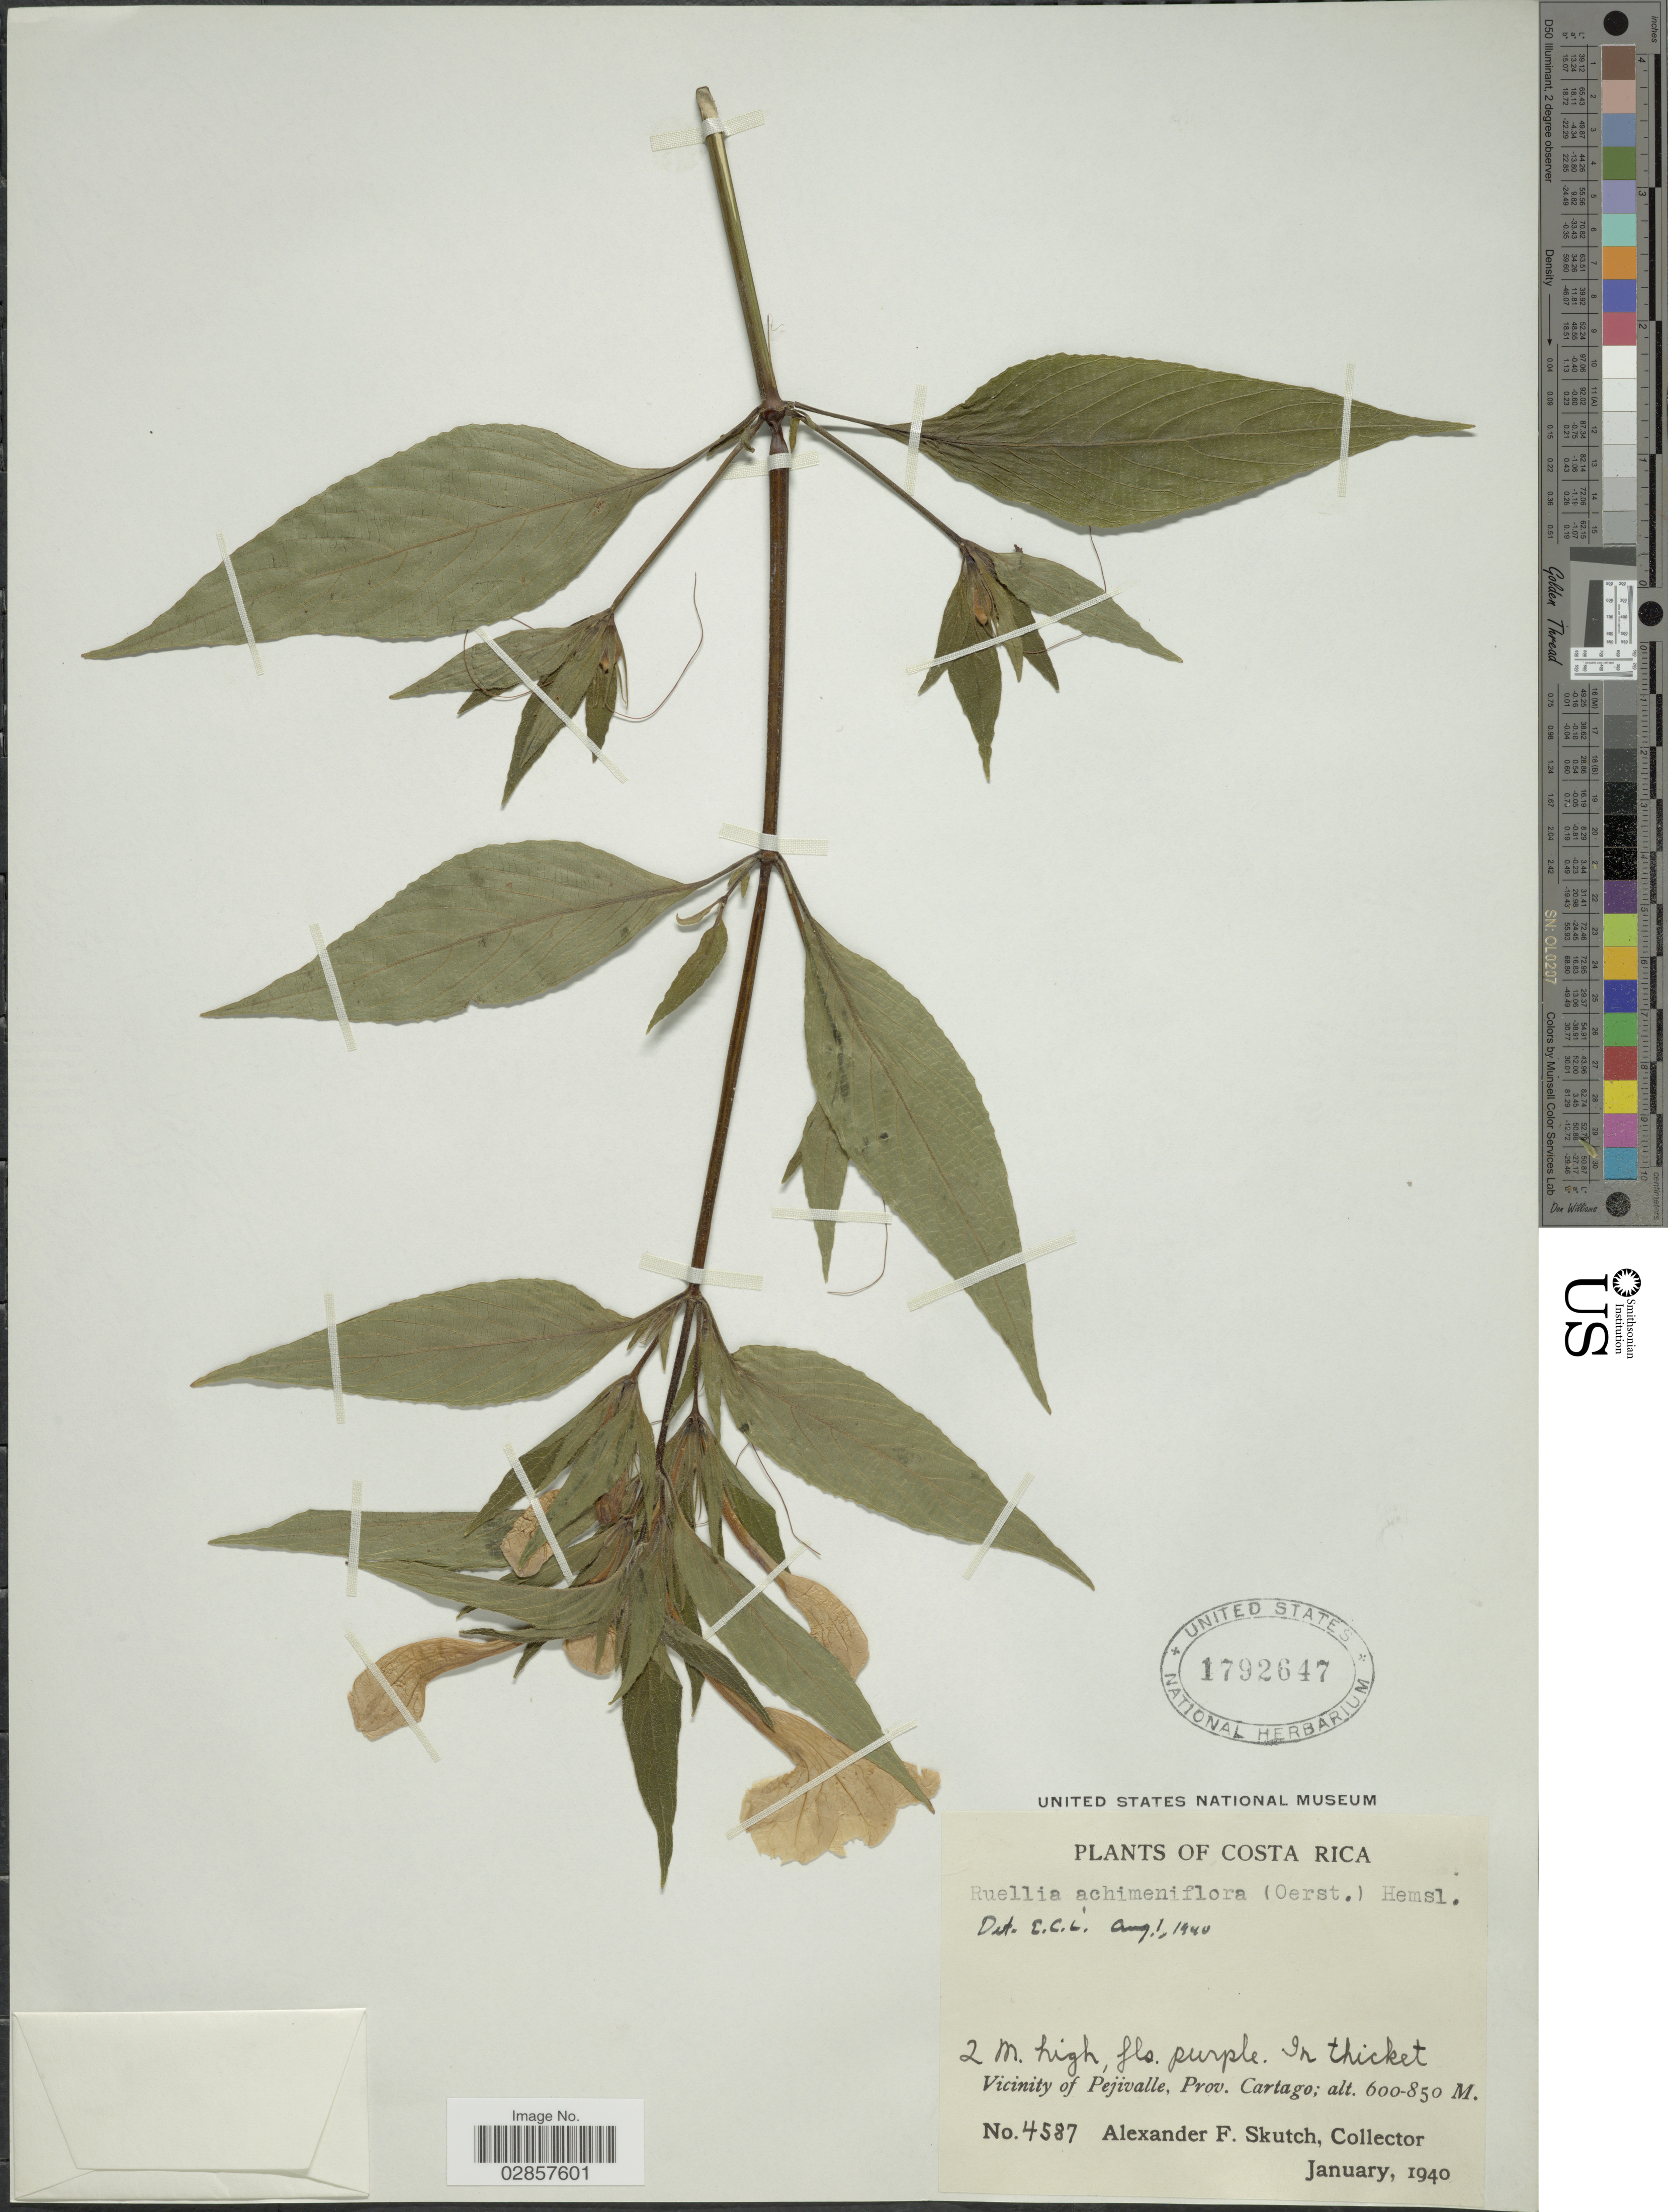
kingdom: Plantae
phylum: Tracheophyta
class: Magnoliopsida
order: Lamiales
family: Acanthaceae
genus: Ruellia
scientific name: Ruellia jussieuoides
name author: Schltdl. & Cham.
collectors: A. F. Skutch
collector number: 4587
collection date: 1940-01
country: Costa Rica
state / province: Cartago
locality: Vicinity of Pejivalle.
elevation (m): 600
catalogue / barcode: US 1792647